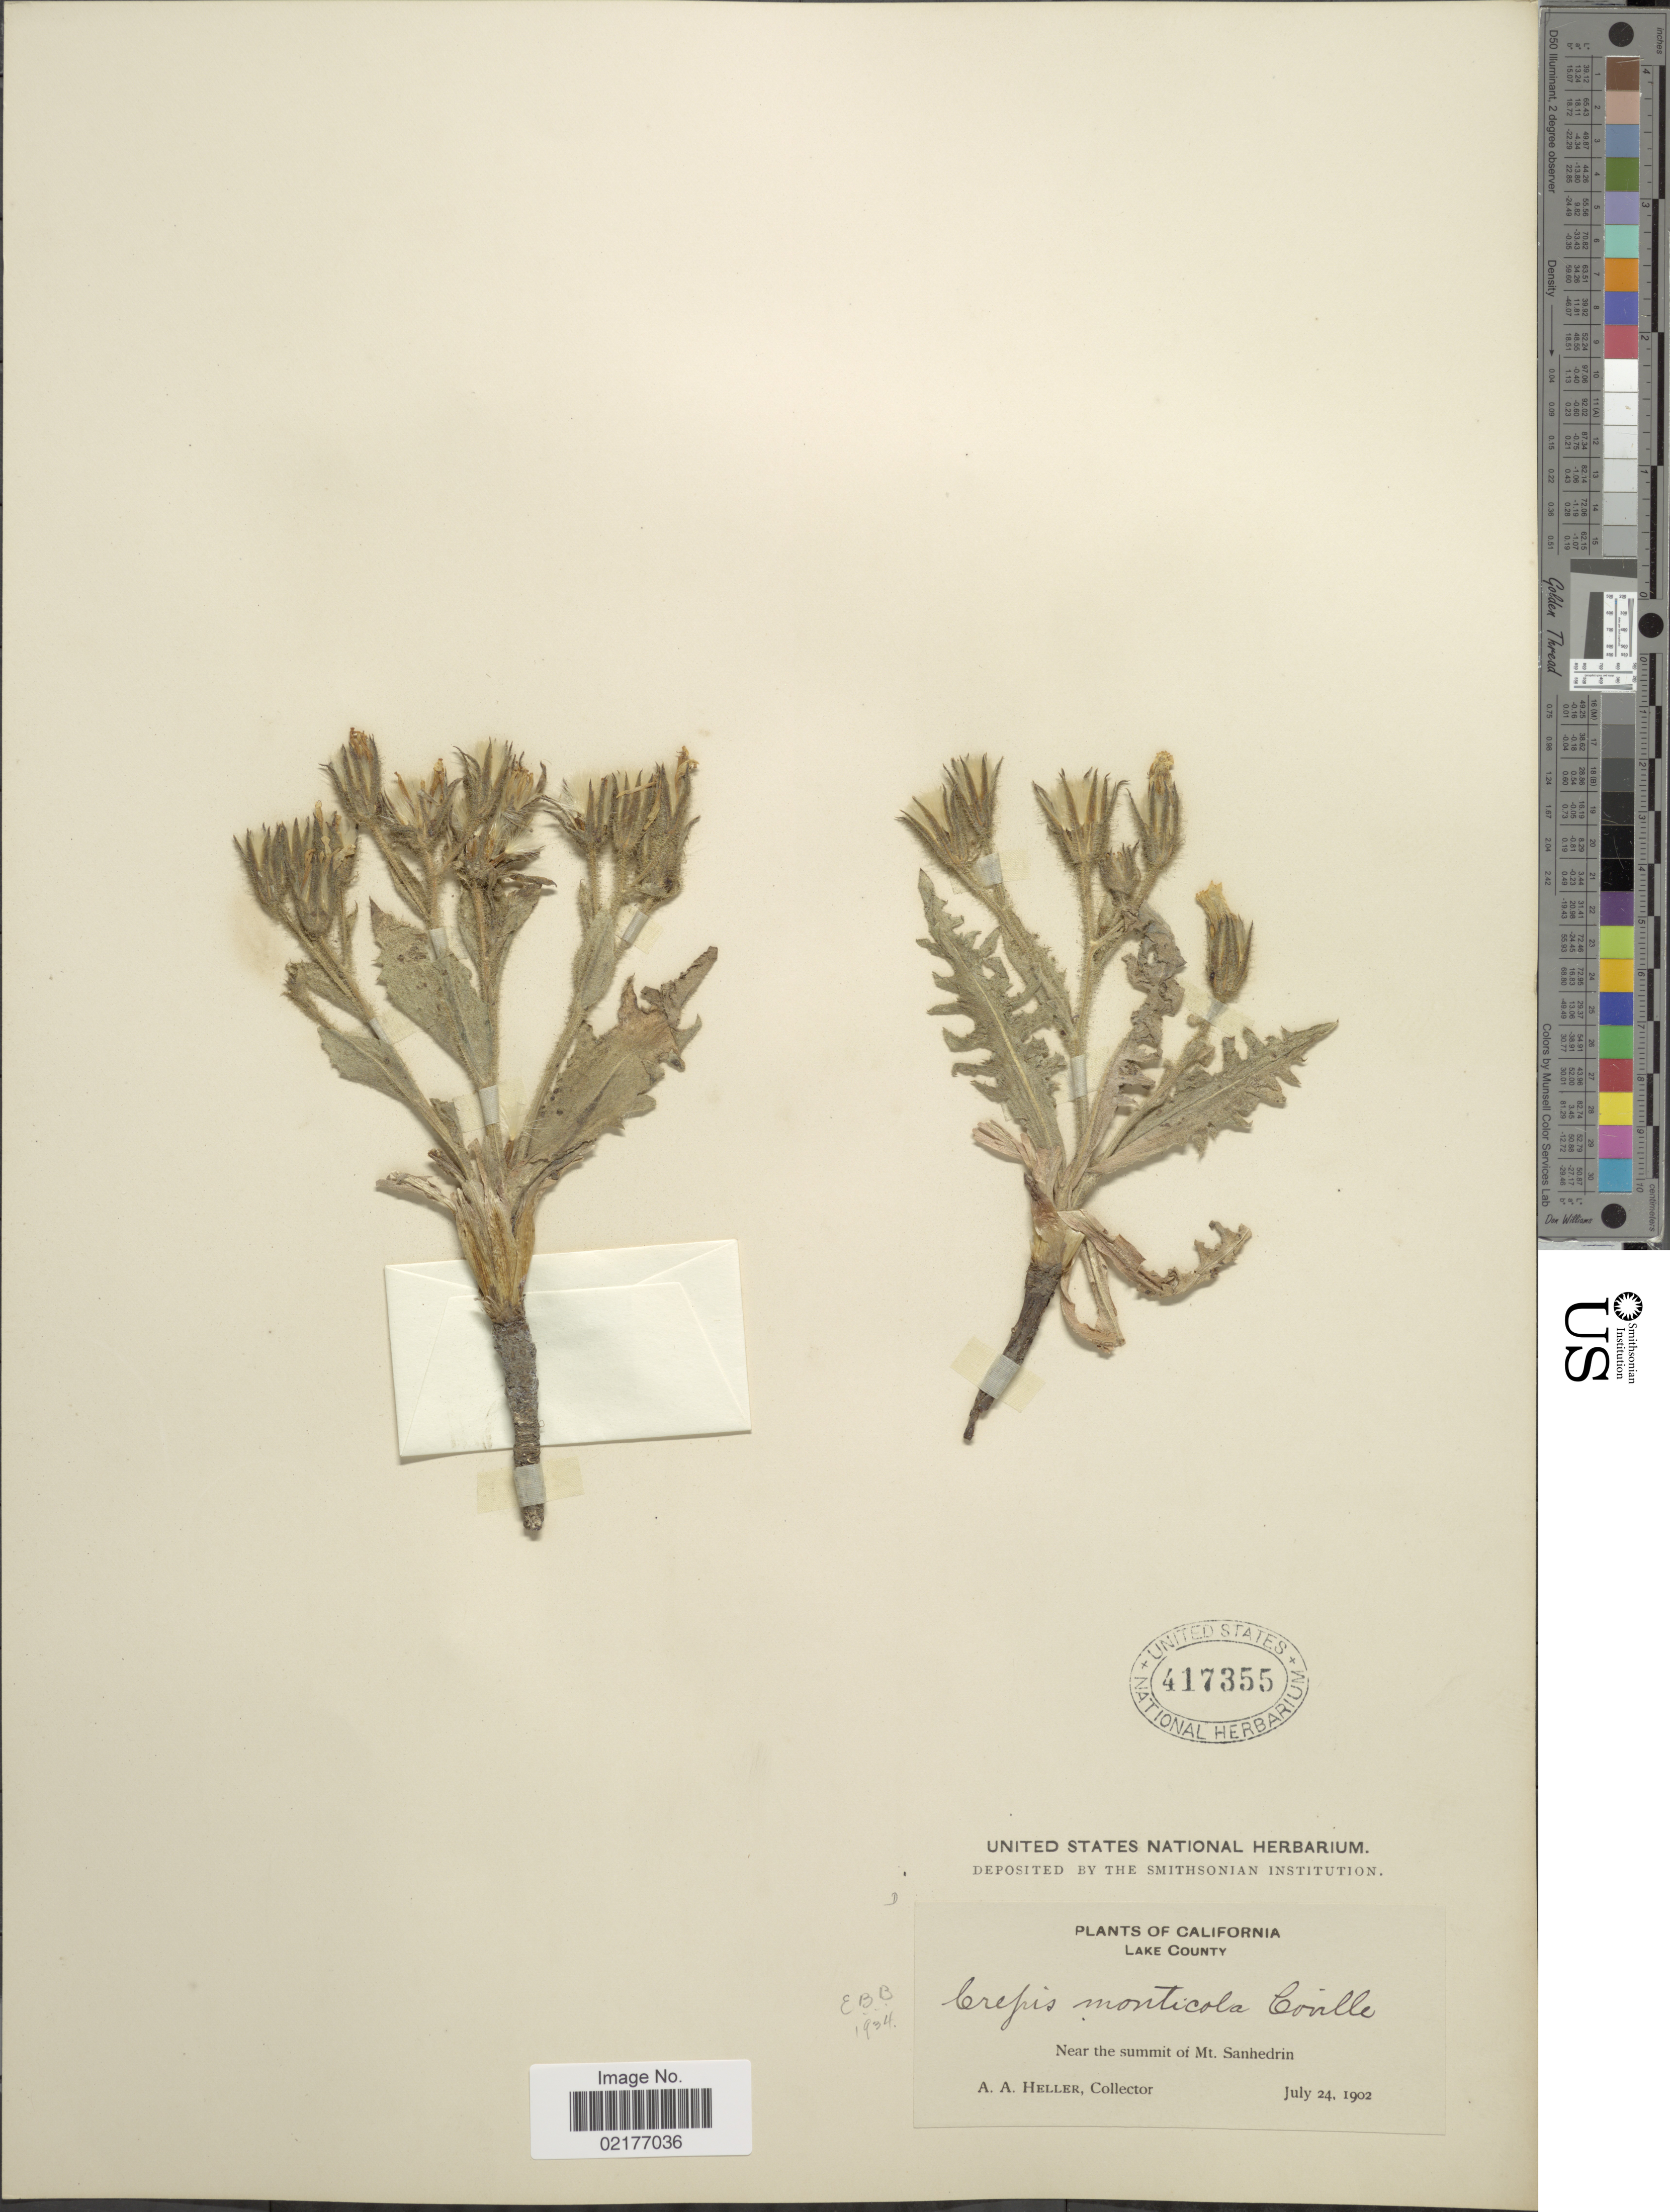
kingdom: Plantae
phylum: Tracheophyta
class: Magnoliopsida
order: Asterales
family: Asteraceae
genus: Crepis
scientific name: Crepis monticola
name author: Coville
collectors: A. A. Heller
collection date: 1902-07-24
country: United States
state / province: California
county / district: Lake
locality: Lake County, Near the summit of Mt. Sanhedrin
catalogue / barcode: US 417355